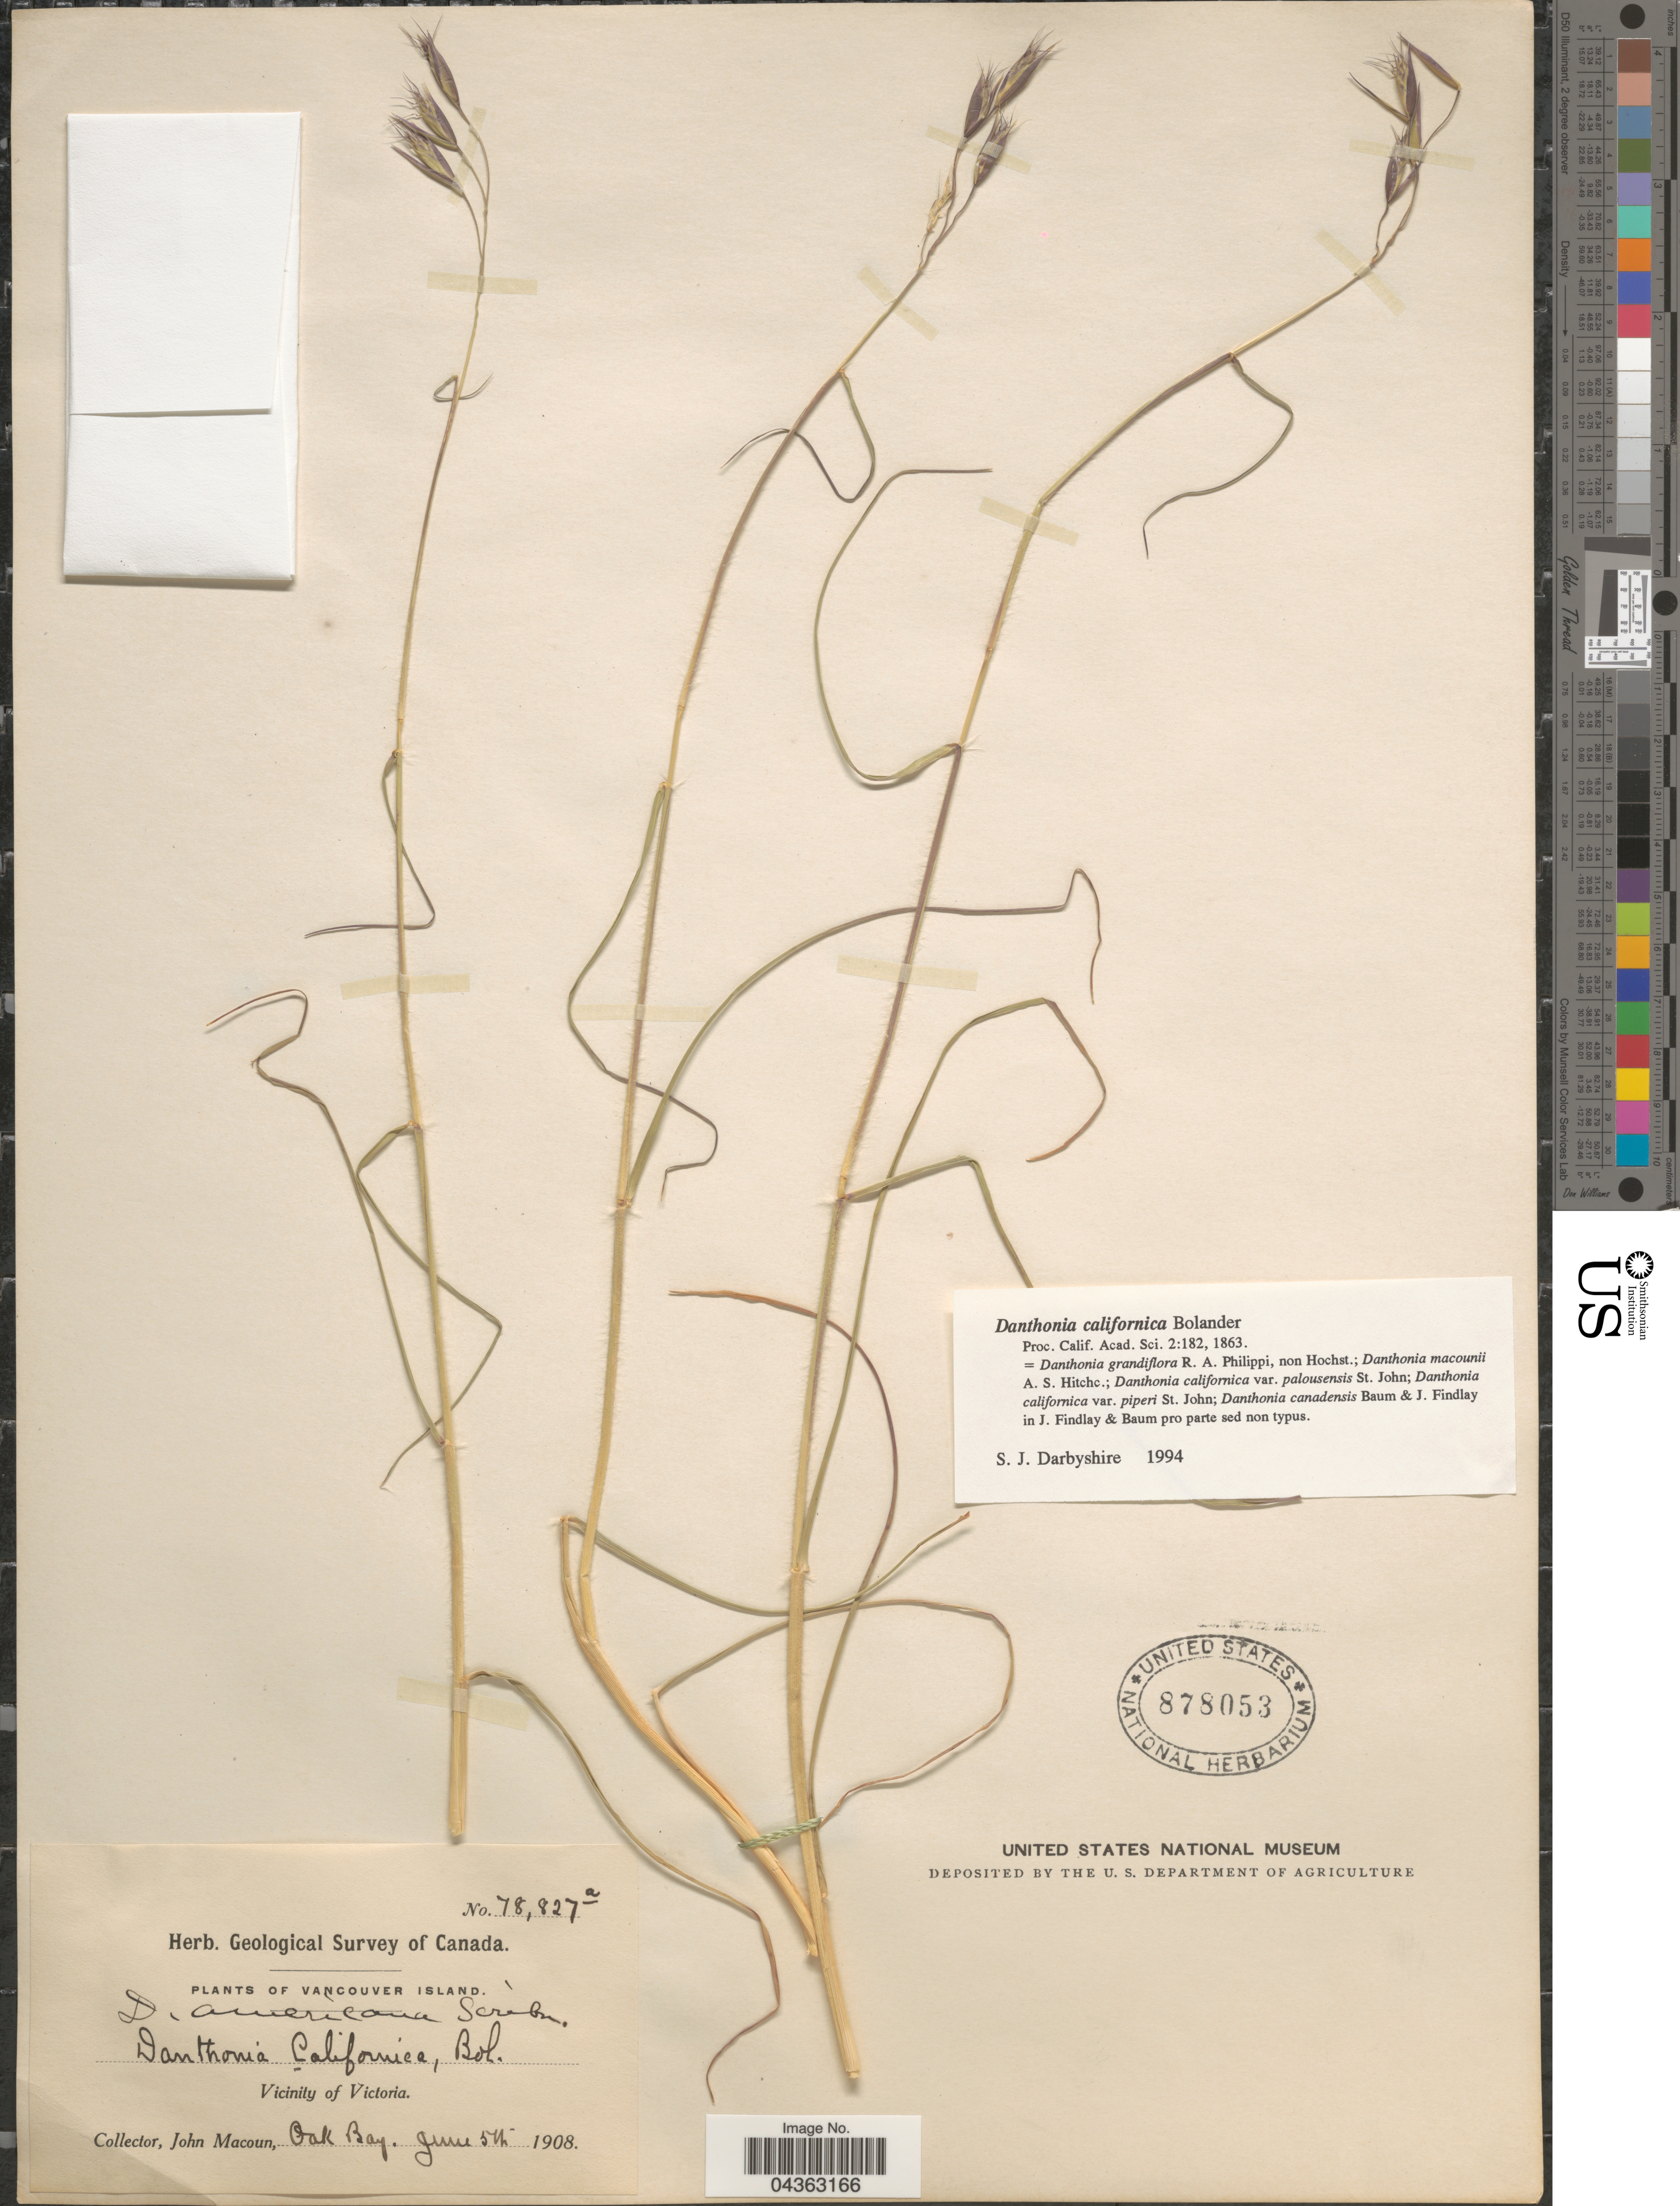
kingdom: Plantae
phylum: Tracheophyta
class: Liliopsida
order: Poales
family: Poaceae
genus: Danthonia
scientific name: Danthonia californica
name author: Bol.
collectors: J. Macoun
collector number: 78827a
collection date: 1908-06-05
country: Canada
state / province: British Columbia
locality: Geological Survey of Canada. Vancouver Island. Vicinity of Victoria. Oak Bay.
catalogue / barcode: US 878053